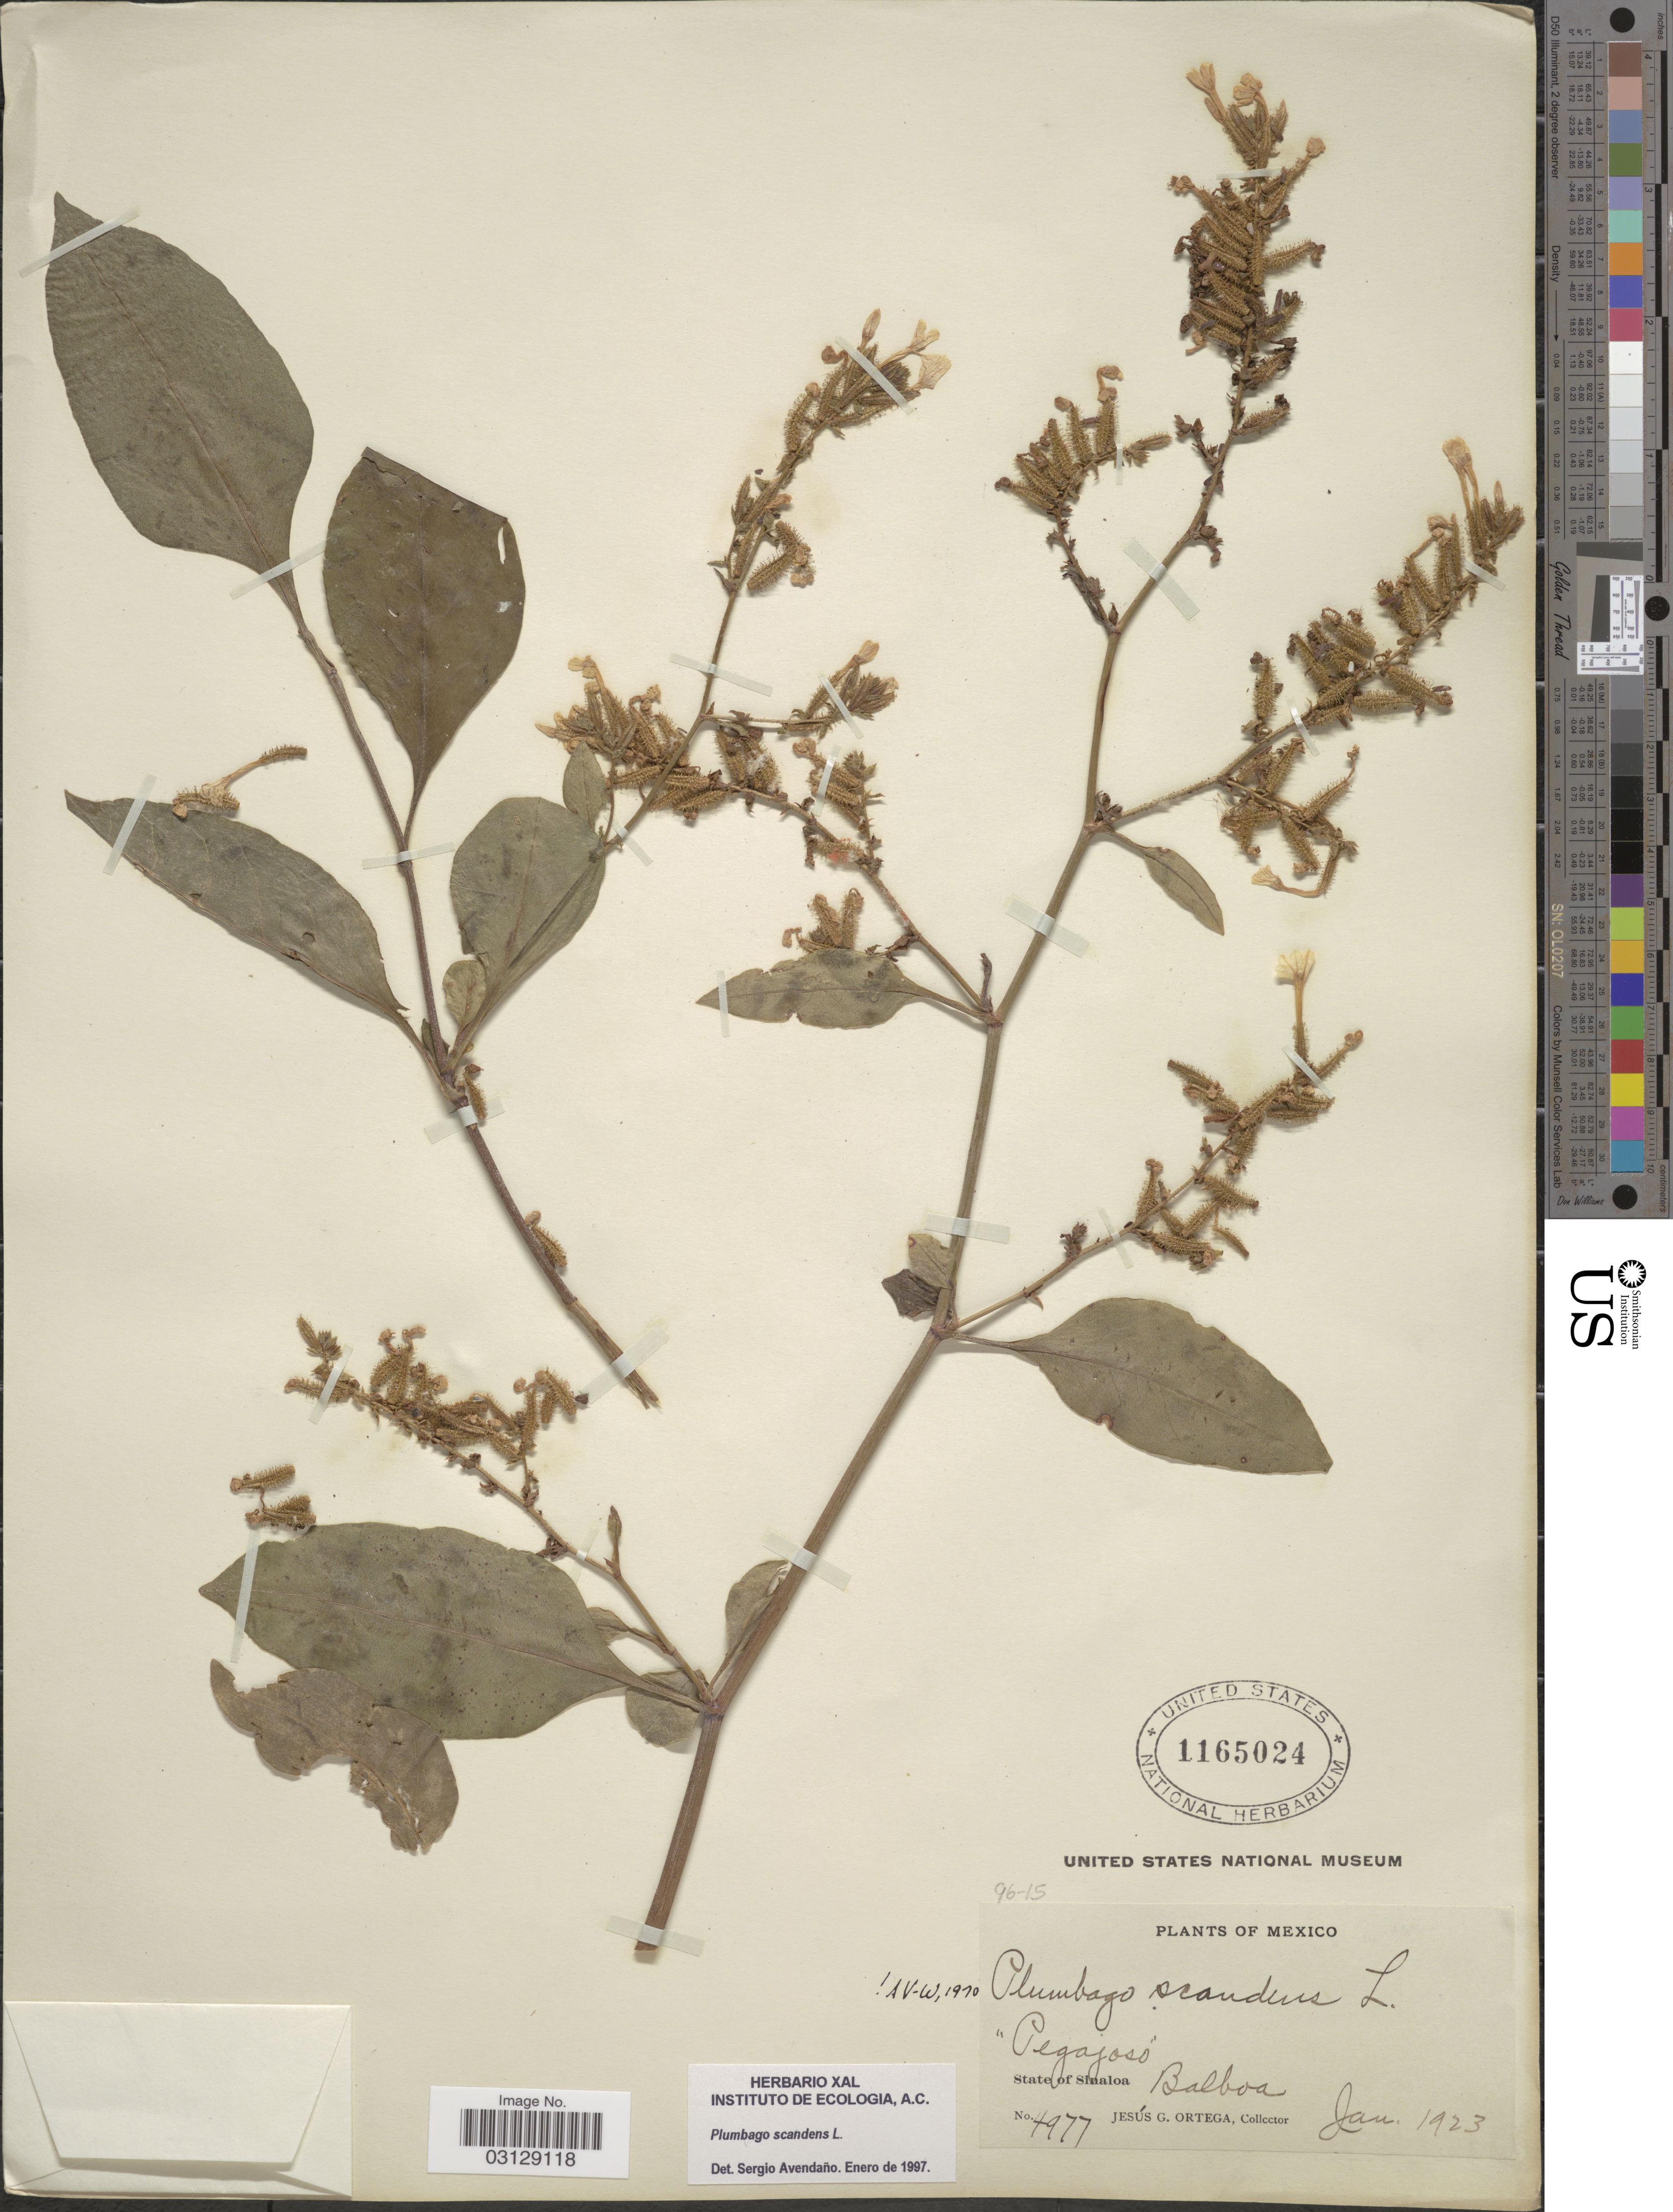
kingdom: Plantae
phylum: Tracheophyta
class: Magnoliopsida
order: Caryophyllales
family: Plumbaginaceae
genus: Plumbago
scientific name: Plumbago scandens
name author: L.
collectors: J. Ortega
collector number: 4977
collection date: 1923-01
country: Mexico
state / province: Sinaloa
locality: Balboa.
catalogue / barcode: US 1165024